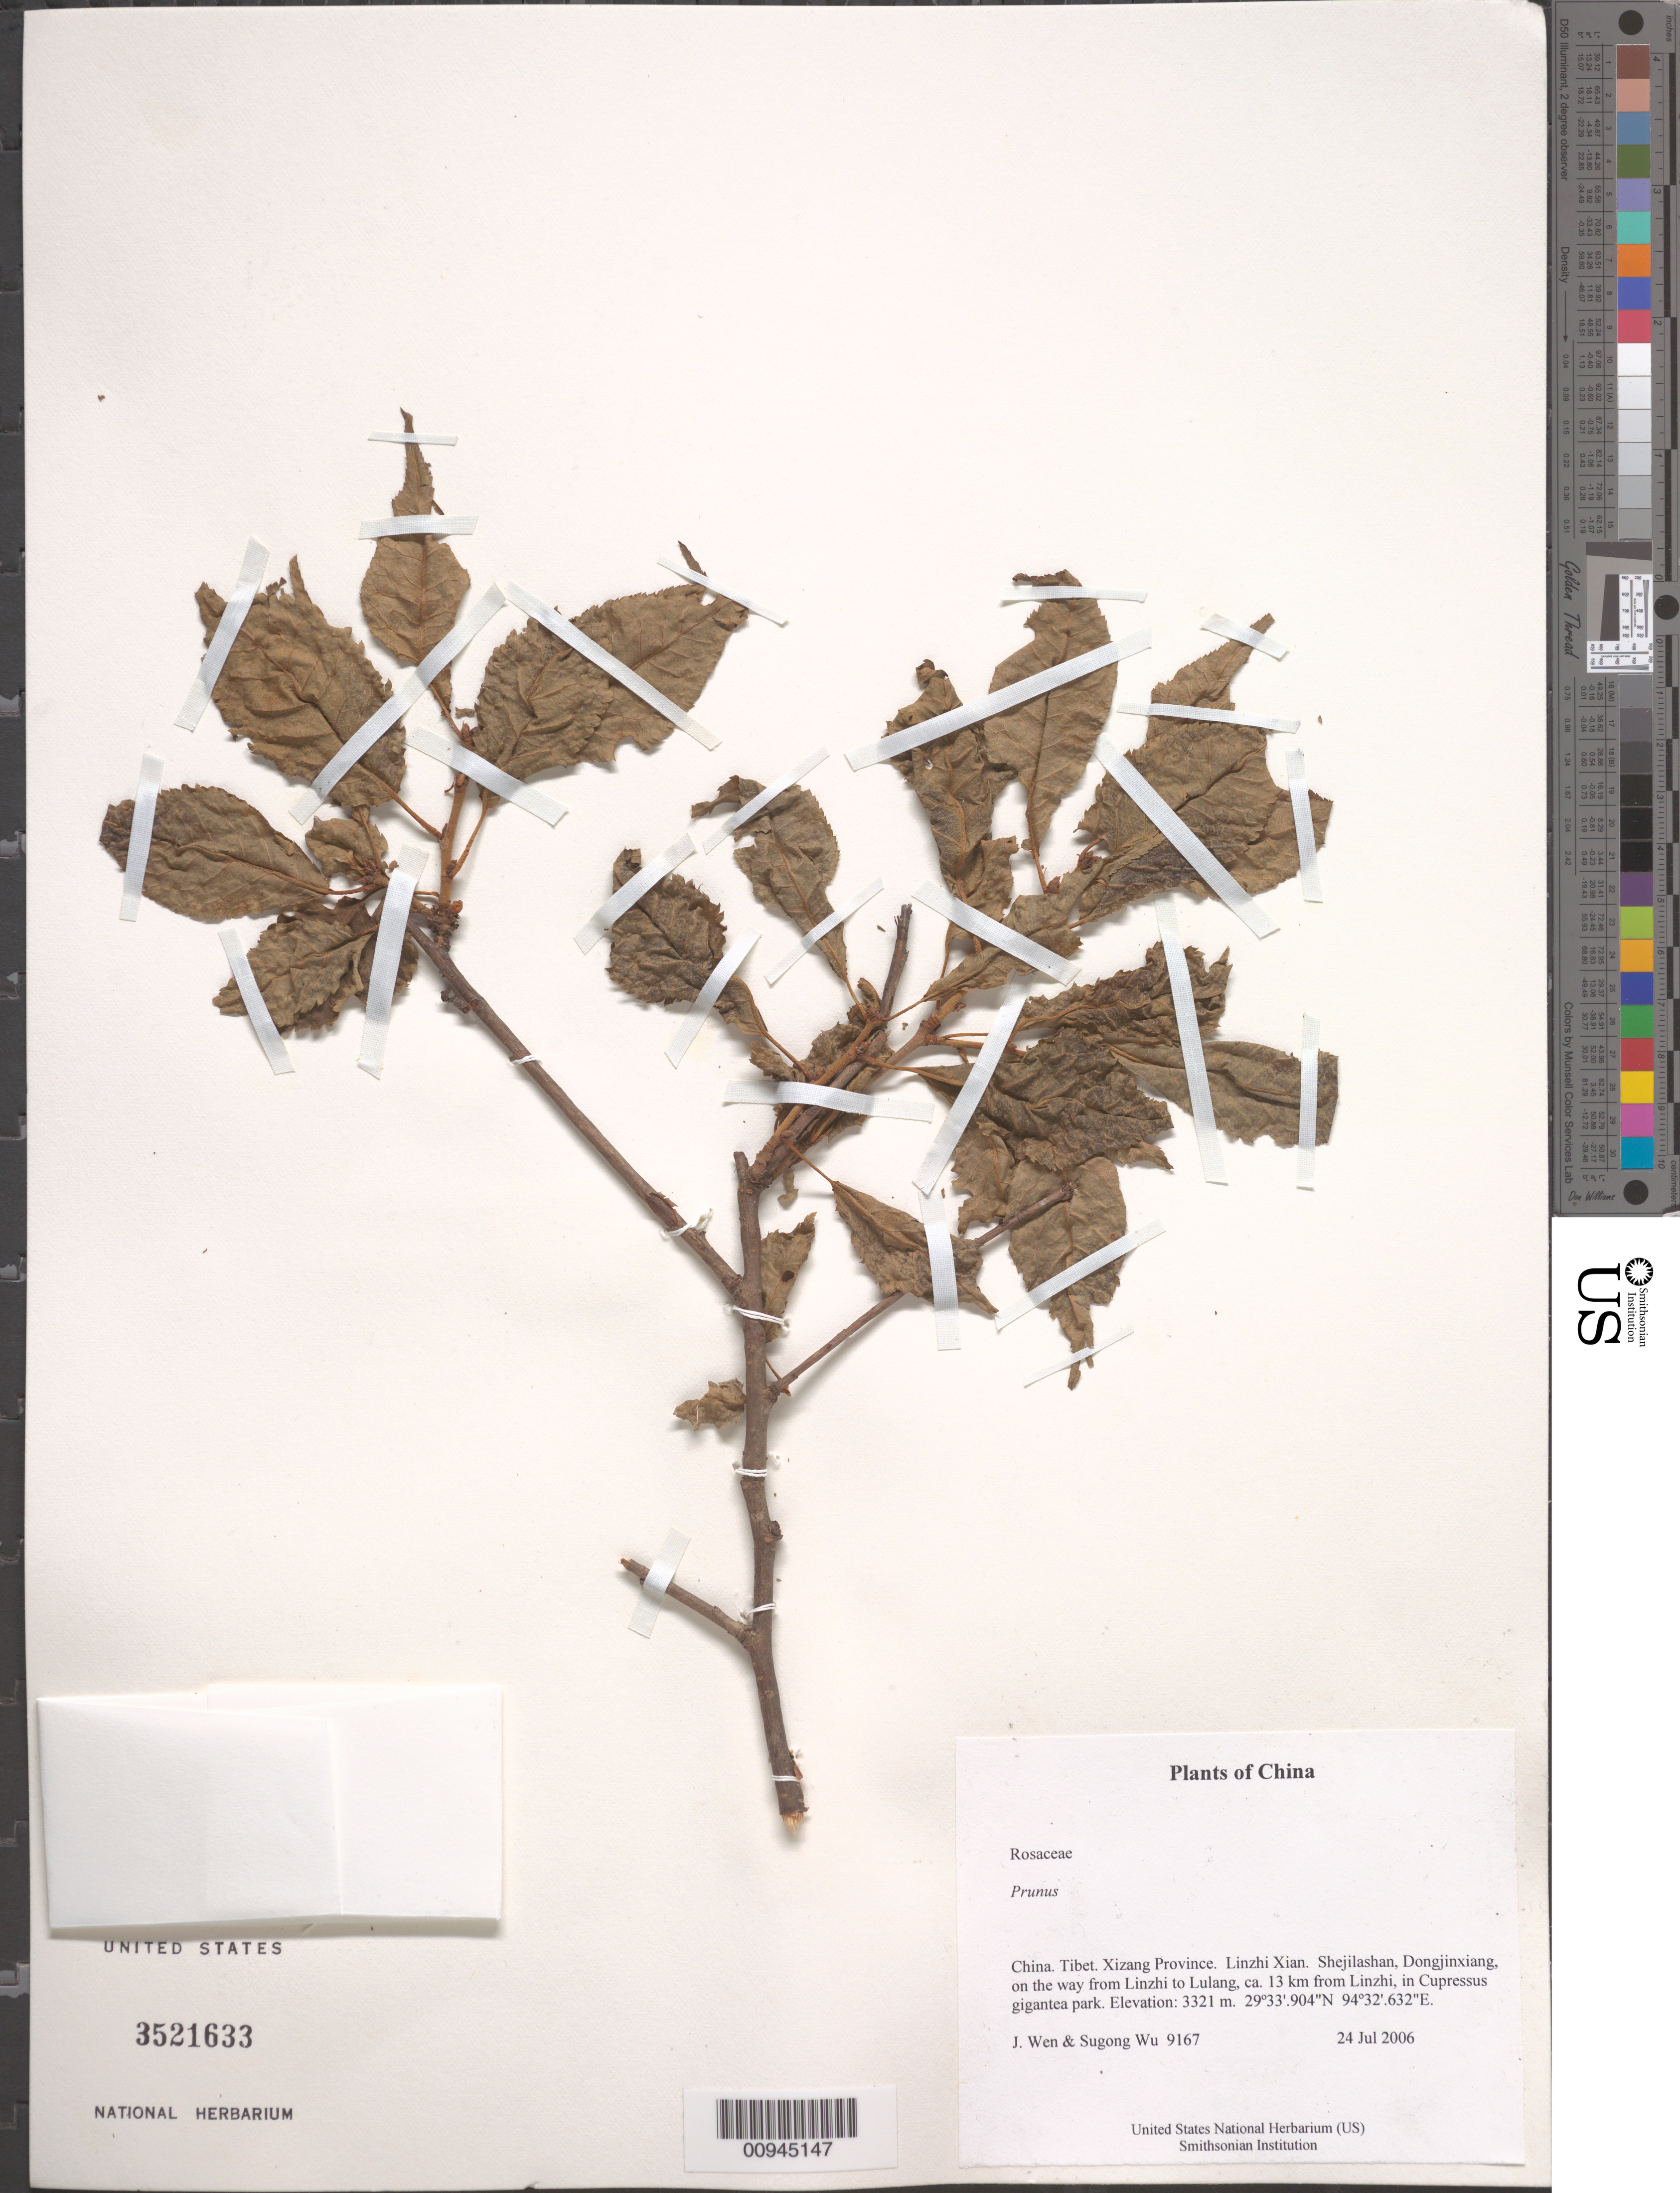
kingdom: Plantae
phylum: Tracheophyta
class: Magnoliopsida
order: Rosales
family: Rosaceae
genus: Prunus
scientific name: Prunus sp.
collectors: J. Wen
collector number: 9167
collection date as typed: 24 Jul 2006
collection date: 2006-07-24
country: China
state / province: Xizang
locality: Xizang Province. Linzhi Xian. Shejilashan, Dongjinxiang, on the way from Linzhi to Lulang, ca. 13 km from Linzhi, in Cupressus gigantea park.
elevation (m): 3321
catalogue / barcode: US 3521633